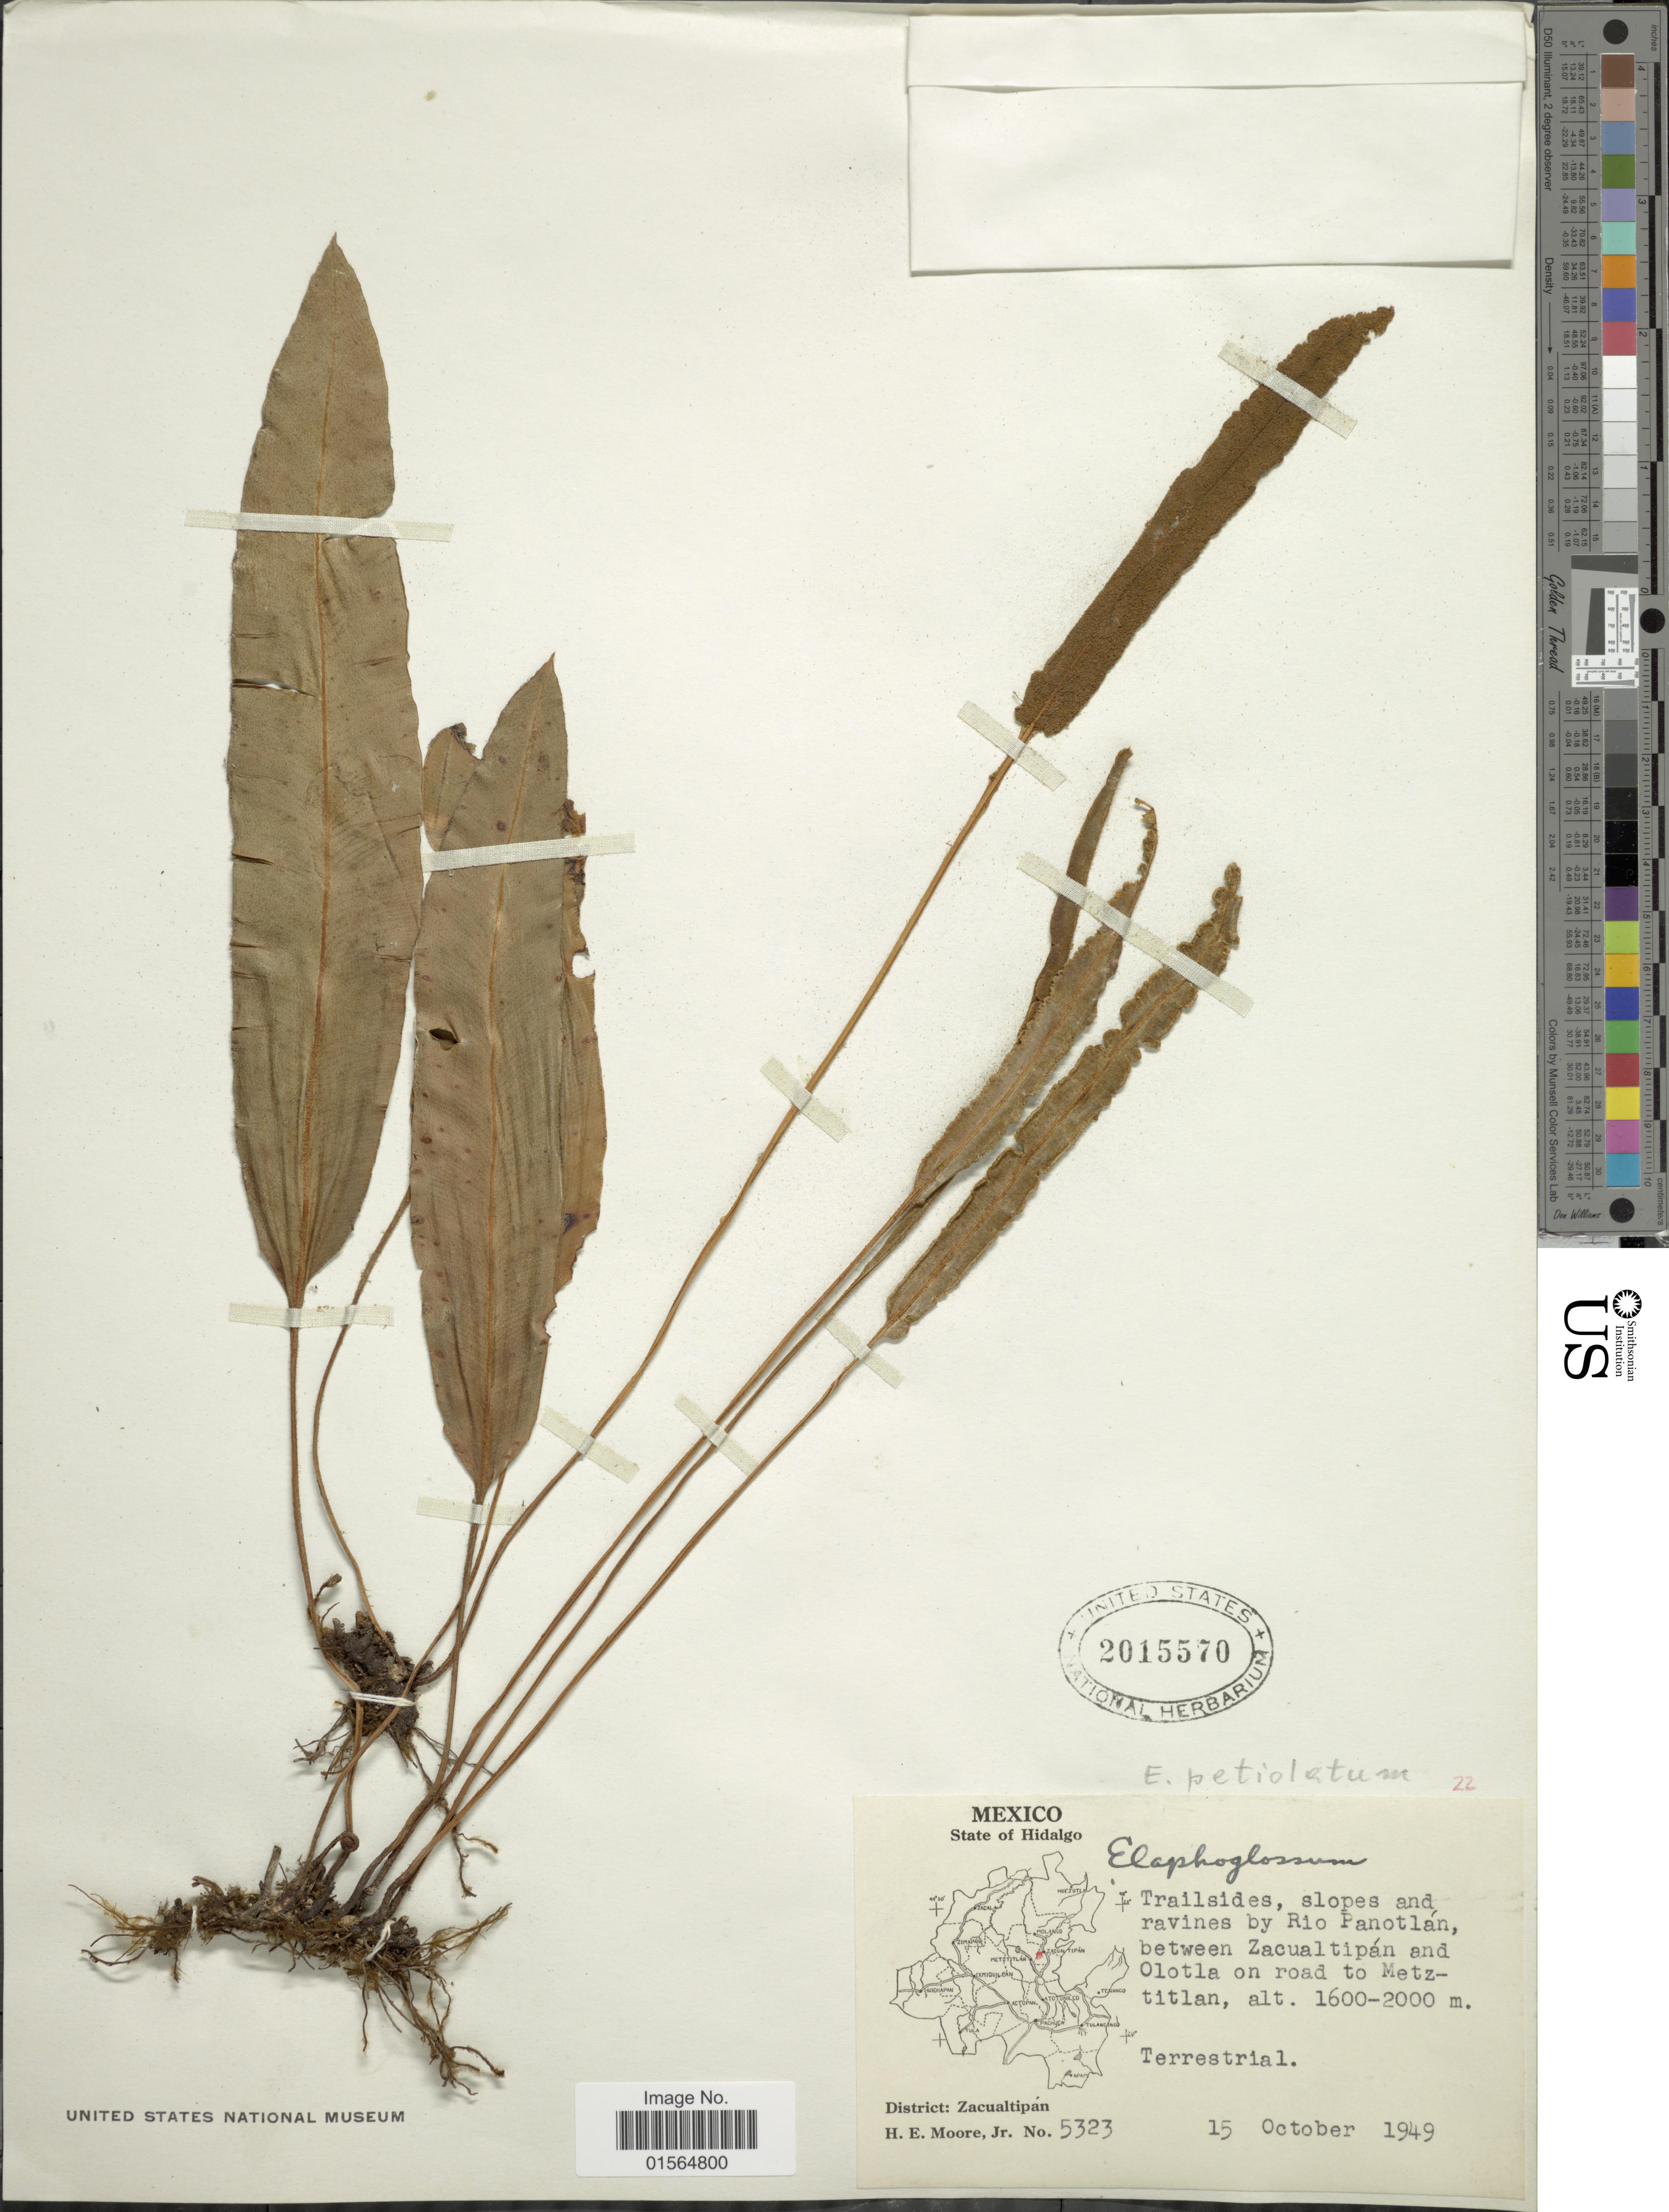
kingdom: Plantae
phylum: Tracheophyta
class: Polypodiopsida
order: Polypodiales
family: Dryopteridaceae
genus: Elaphoglossum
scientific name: Elaphoglossum petiolatum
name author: (Sw.) Urb.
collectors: H. E. Moore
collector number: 5323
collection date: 1949-10-15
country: Mexico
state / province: Hidalgo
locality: District: Zacualtipan, Trailsides, slopes and ravines by Rio Panotlan, between Zacualtipan and Olotla on road to Metztitlan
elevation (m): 1600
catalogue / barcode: US 2015570